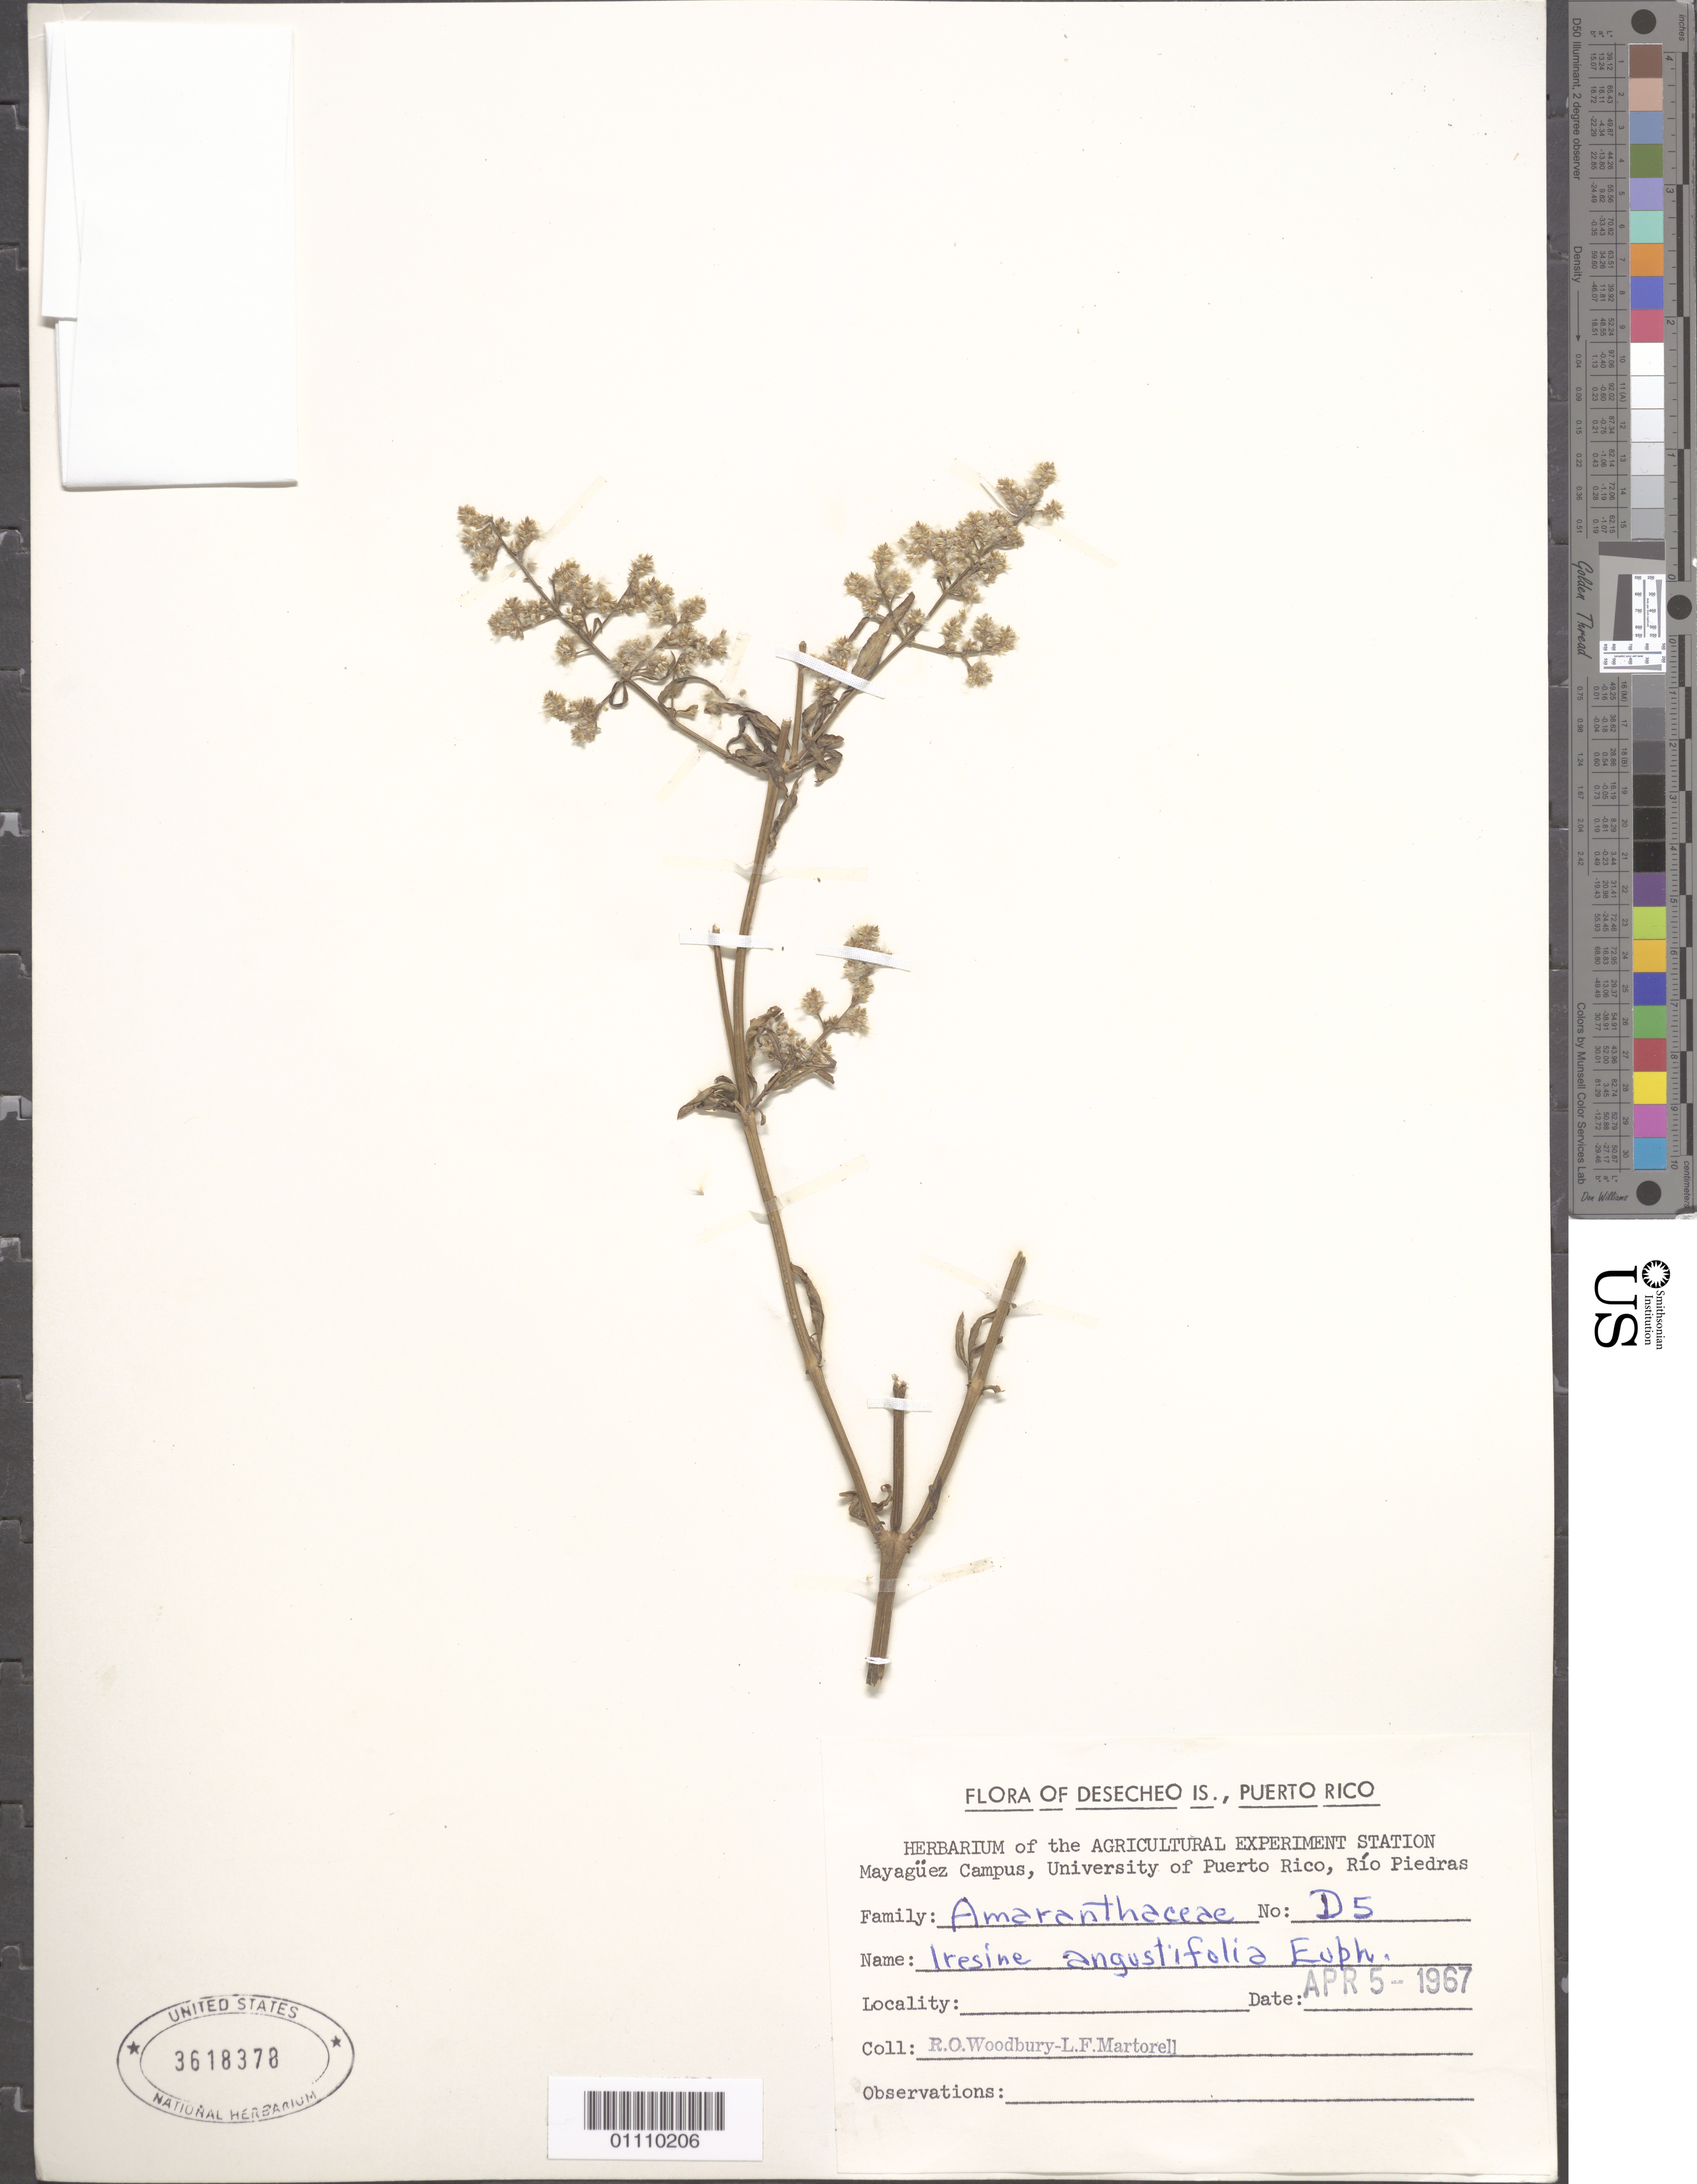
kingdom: Plantae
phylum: Tracheophyta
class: Magnoliopsida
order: Caryophyllales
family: Amaranthaceae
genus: Iresine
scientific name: Iresine angustifolia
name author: Euphrasén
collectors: R. O. Woodbury & L. Martorell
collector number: D5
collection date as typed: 05 Apr 1967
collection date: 1967-04-05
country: Puerto Rico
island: Desecheo I.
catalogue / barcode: US 3618378